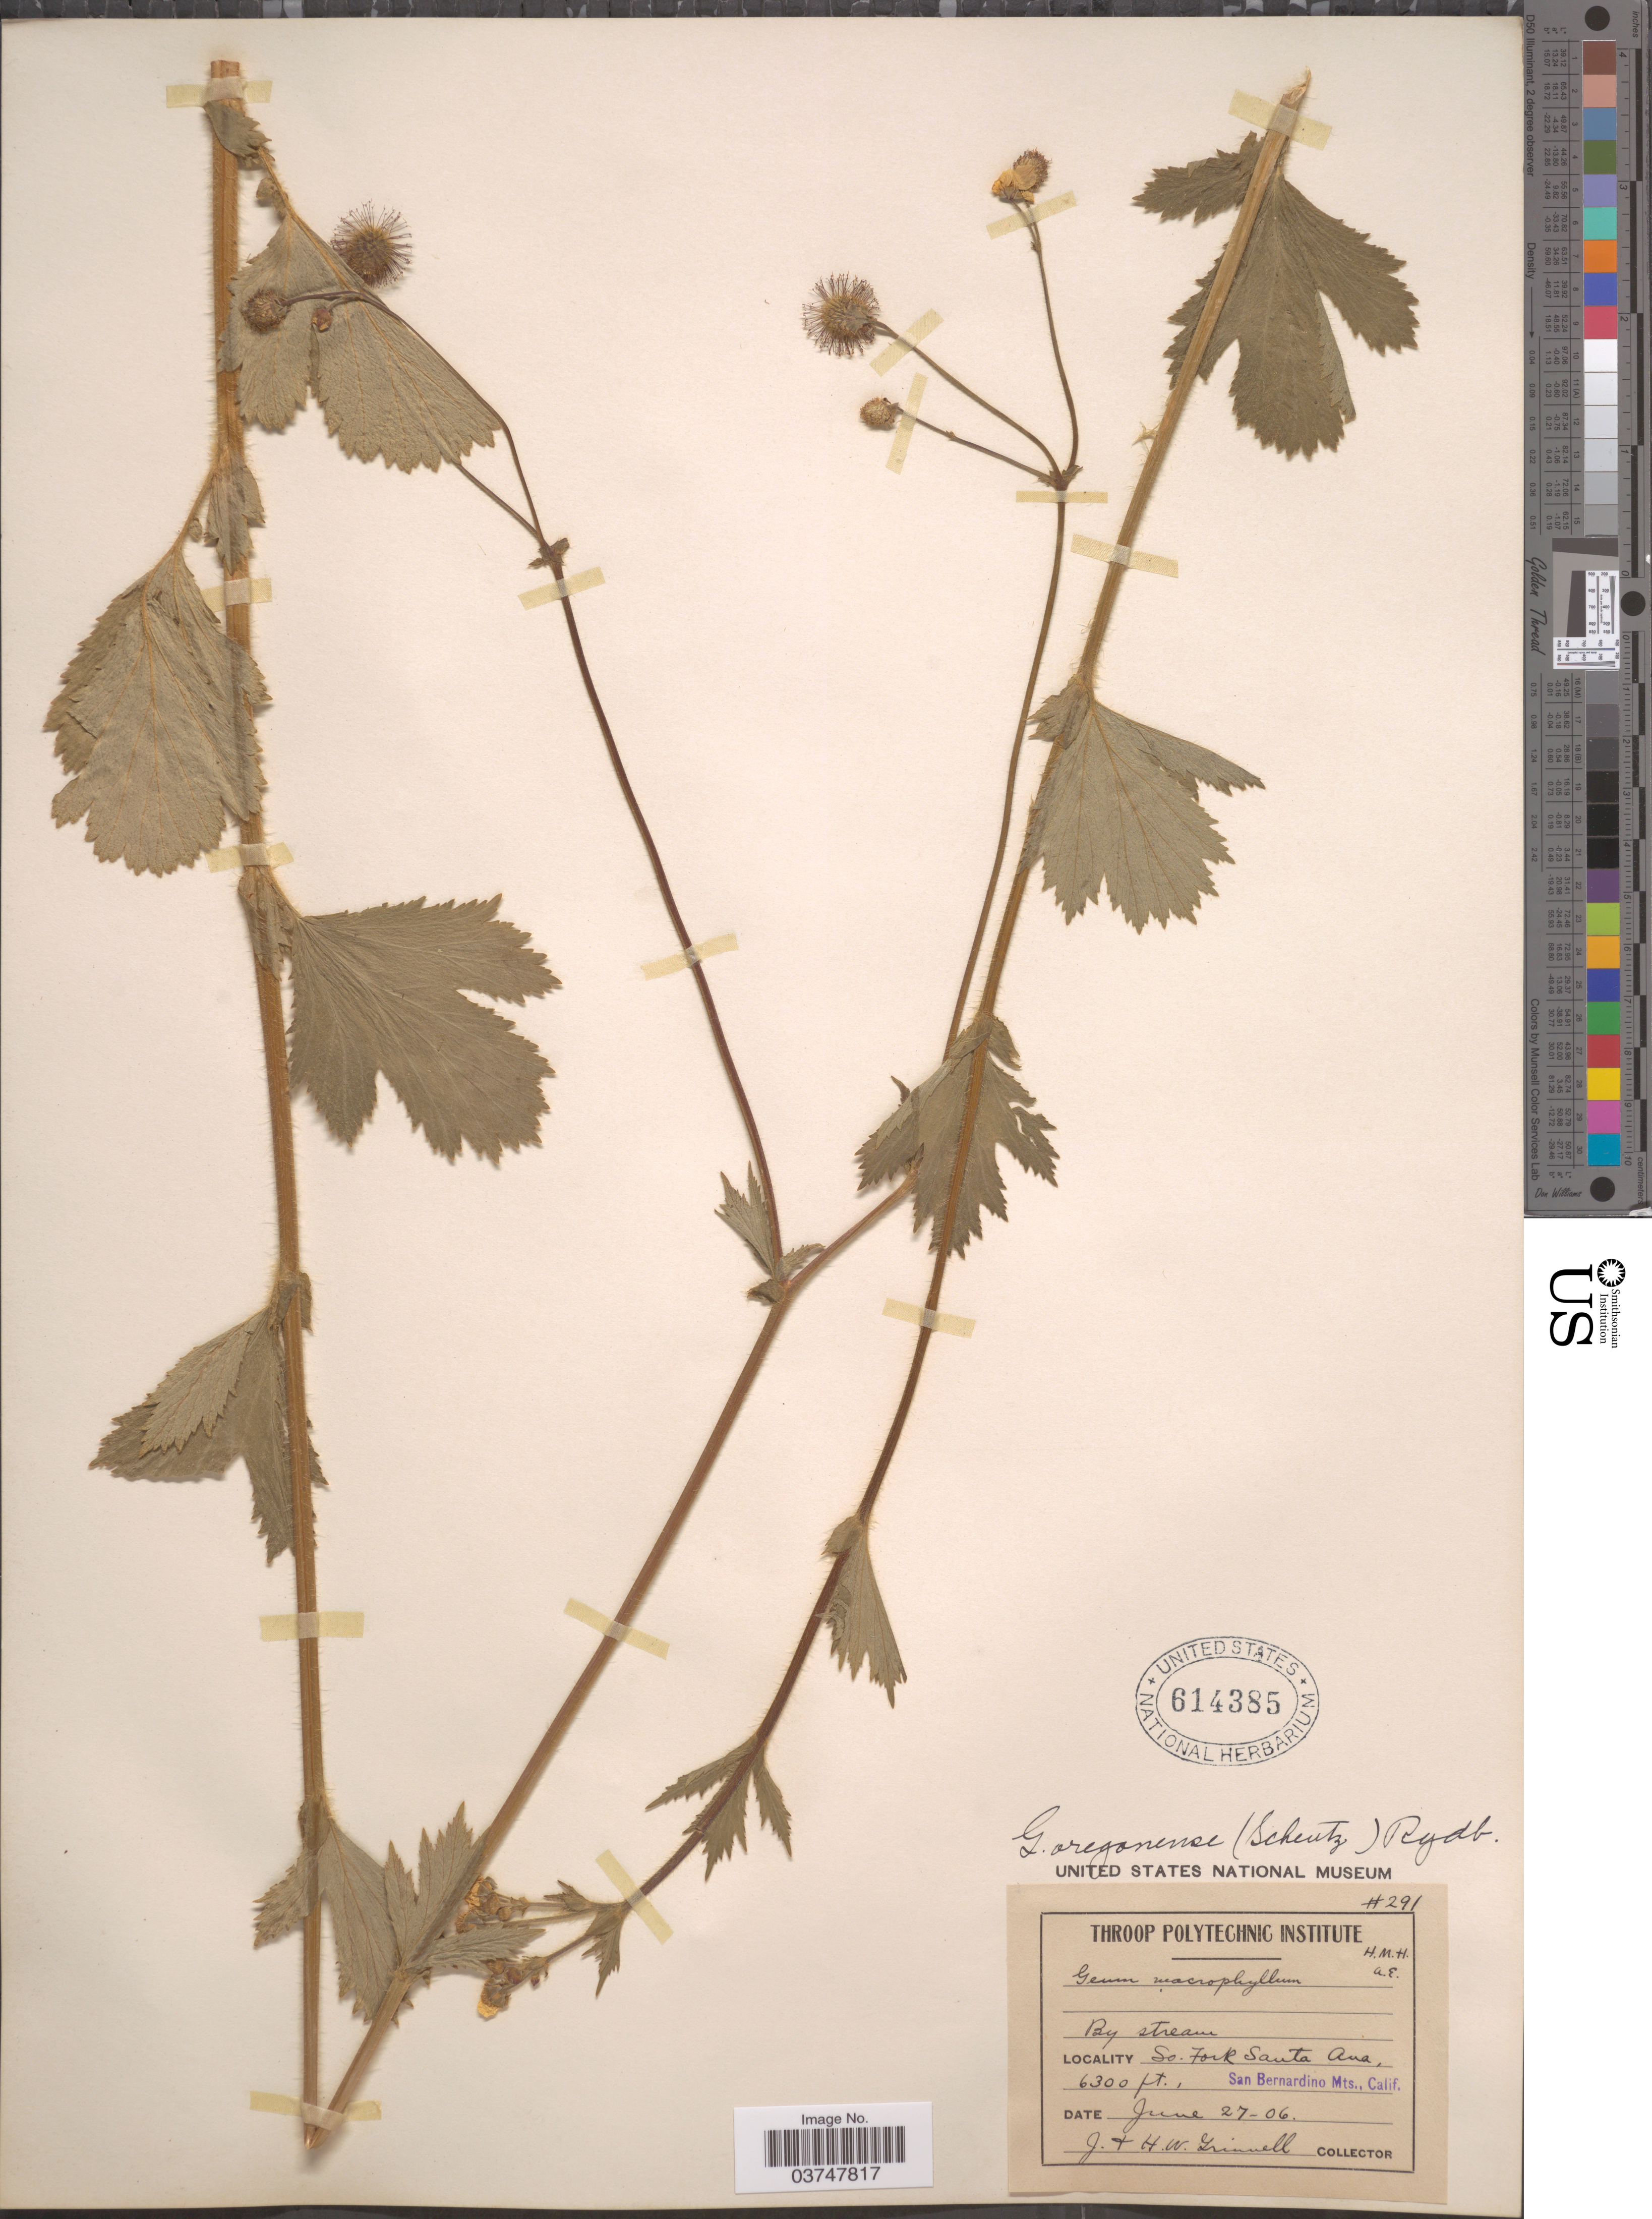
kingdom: Plantae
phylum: Tracheophyta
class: Magnoliopsida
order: Rosales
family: Rosaceae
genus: Geum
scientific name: Geum oregonense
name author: Rydb.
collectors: J. Grinnell & H. Grinnell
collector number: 291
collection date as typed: Transcribed d/m/y: 27/6/6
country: United States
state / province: California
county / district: San Bernardino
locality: So. Fork Santa Ana, San Bernardino Mts.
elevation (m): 1920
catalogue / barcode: US 614385